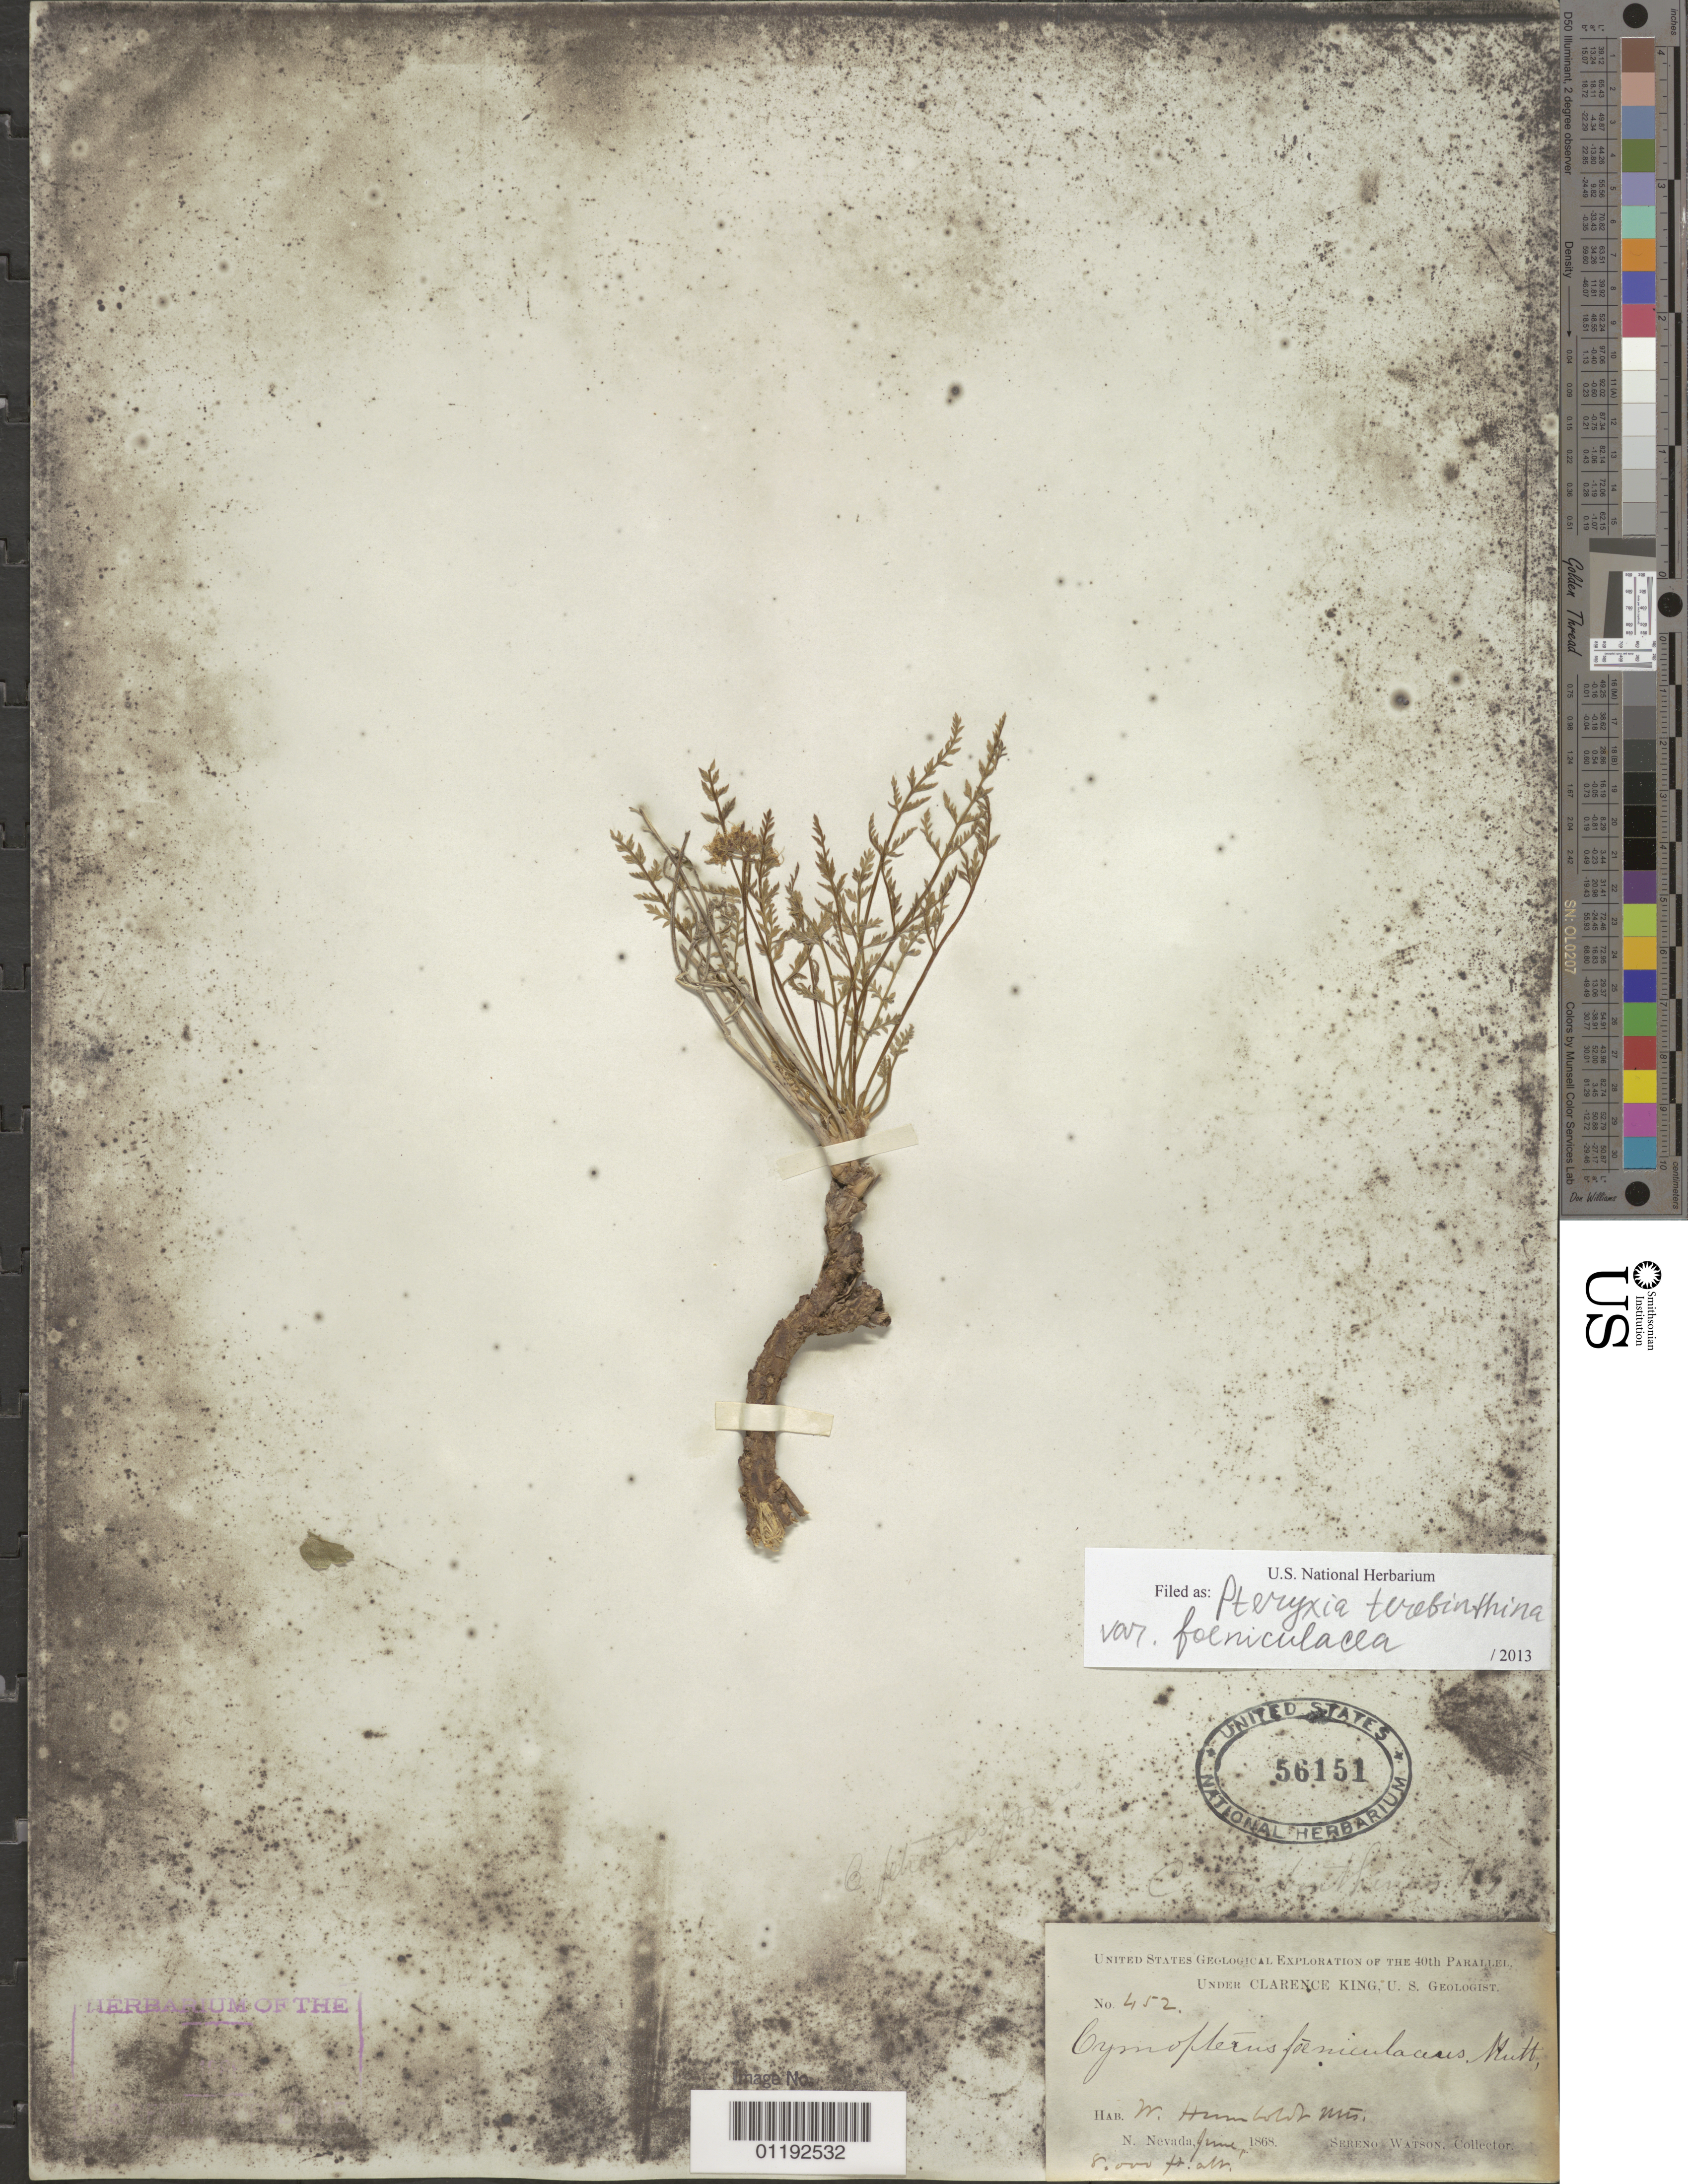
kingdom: Plantae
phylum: Tracheophyta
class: Magnoliopsida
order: Apiales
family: Apiaceae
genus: Pteryxia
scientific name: Pteryxia terebinthina var. foeniculacea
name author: (Torr. & A. Gray) Mathias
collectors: S. Watson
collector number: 452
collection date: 1868-06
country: United States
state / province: Nevada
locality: W. Humboldt Mts., N. Nevada.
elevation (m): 2438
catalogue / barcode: US 56151